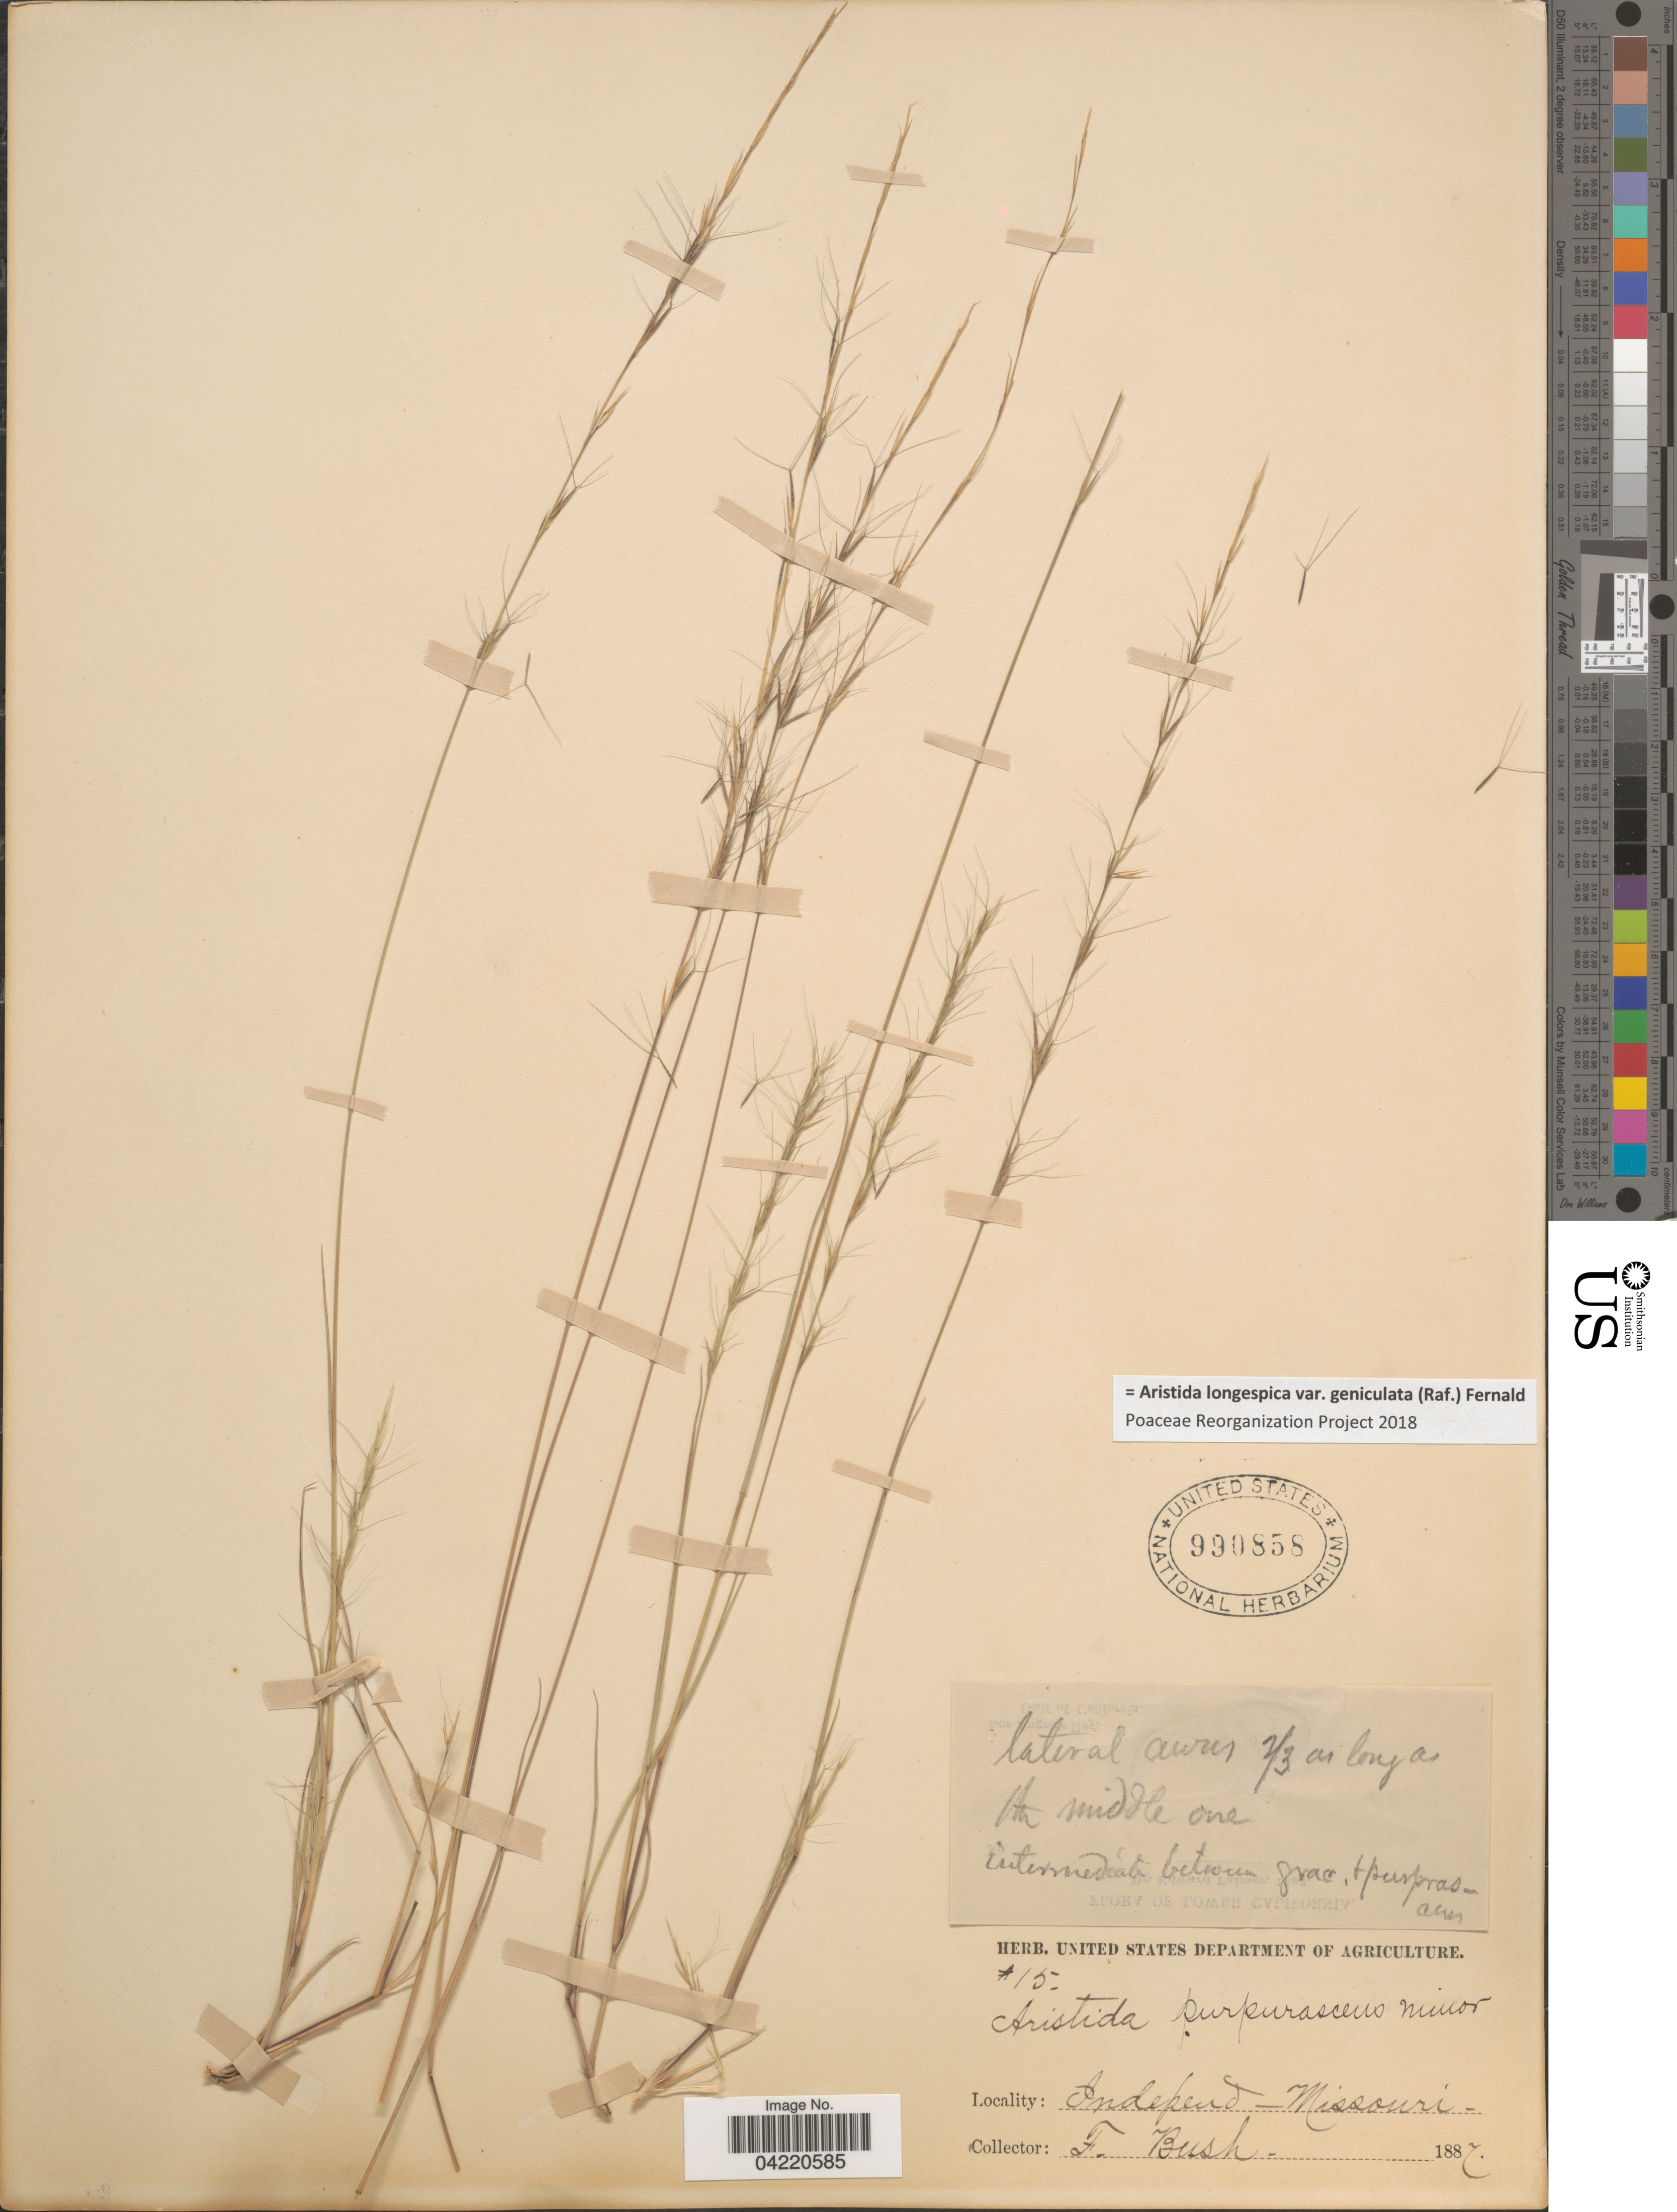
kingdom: Plantae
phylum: Tracheophyta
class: Liliopsida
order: Poales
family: Poaceae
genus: Aristida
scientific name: Aristida longespica var. geniculata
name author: (Raf.) Fernald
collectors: F. Bush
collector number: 15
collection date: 1887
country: United States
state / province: Missouri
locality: Independ.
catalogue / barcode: US 990858